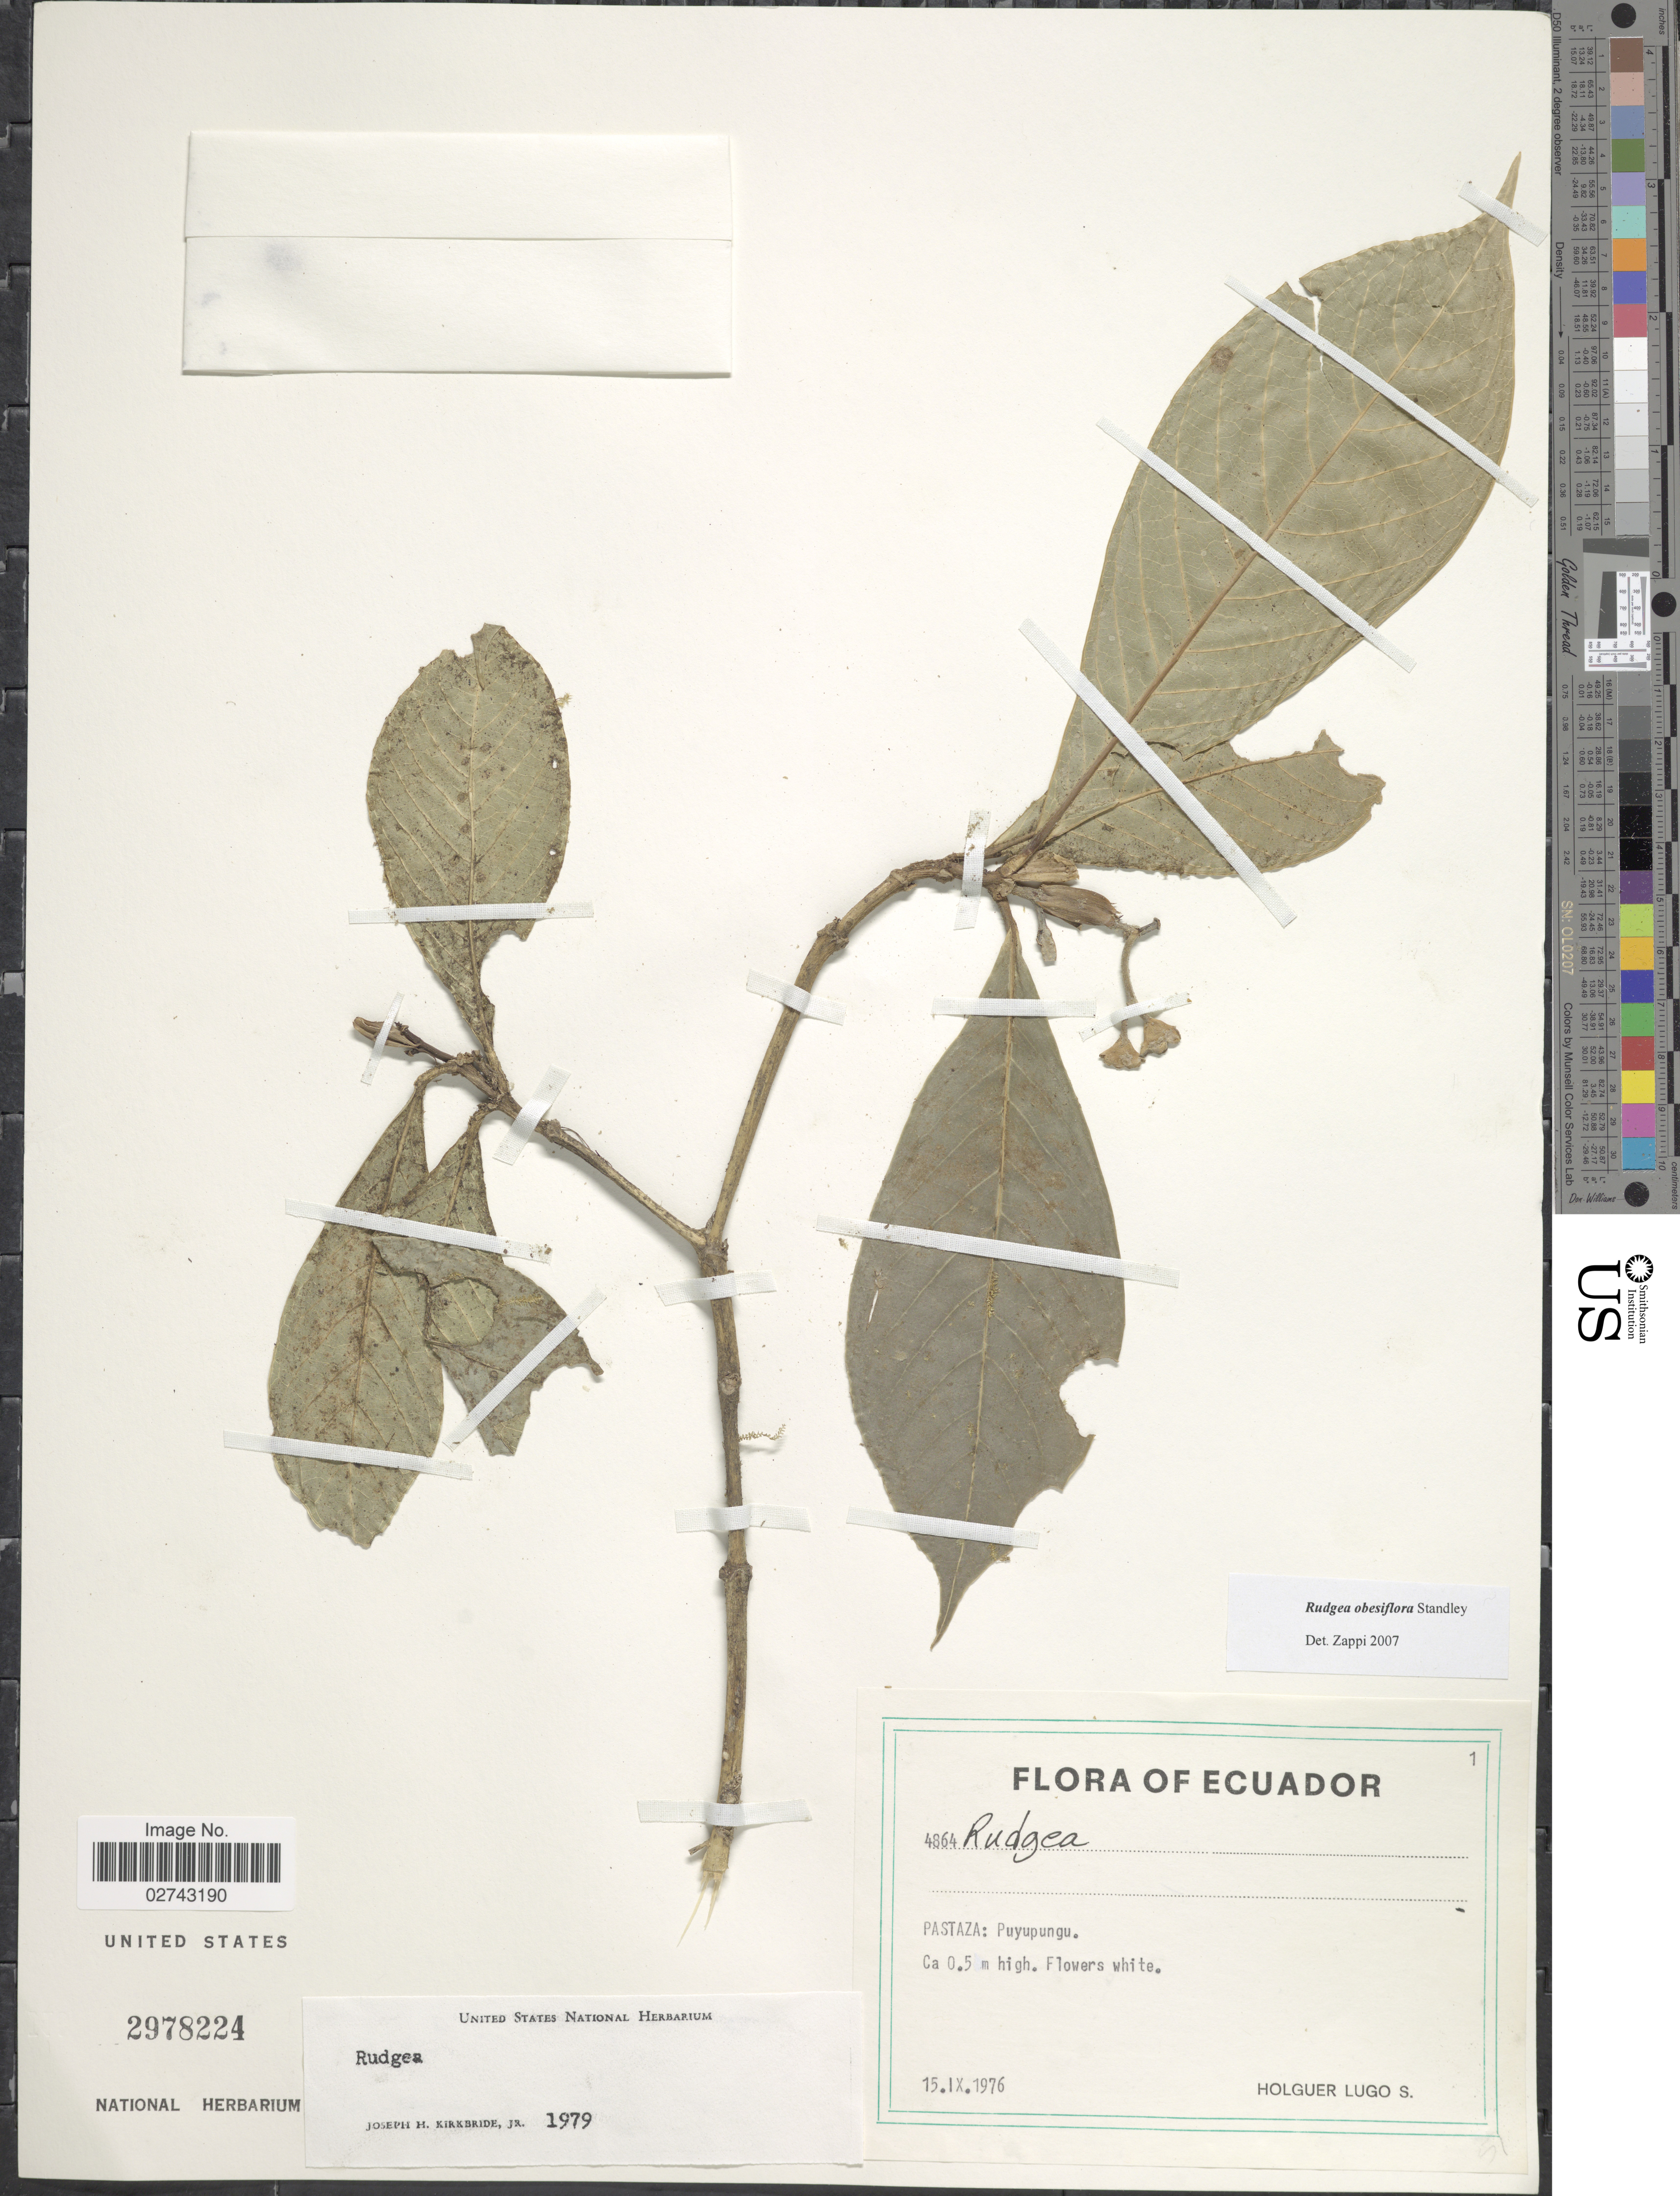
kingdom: Plantae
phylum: Tracheophyta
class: Magnoliopsida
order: Gentianales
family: Rubiaceae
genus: Rudgea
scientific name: Rudgea obesiflora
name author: Standl.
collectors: H. Lugo S.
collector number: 4864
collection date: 1976-09-15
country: Ecuador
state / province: Pastaza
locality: Puyupungu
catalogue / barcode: US 2978224